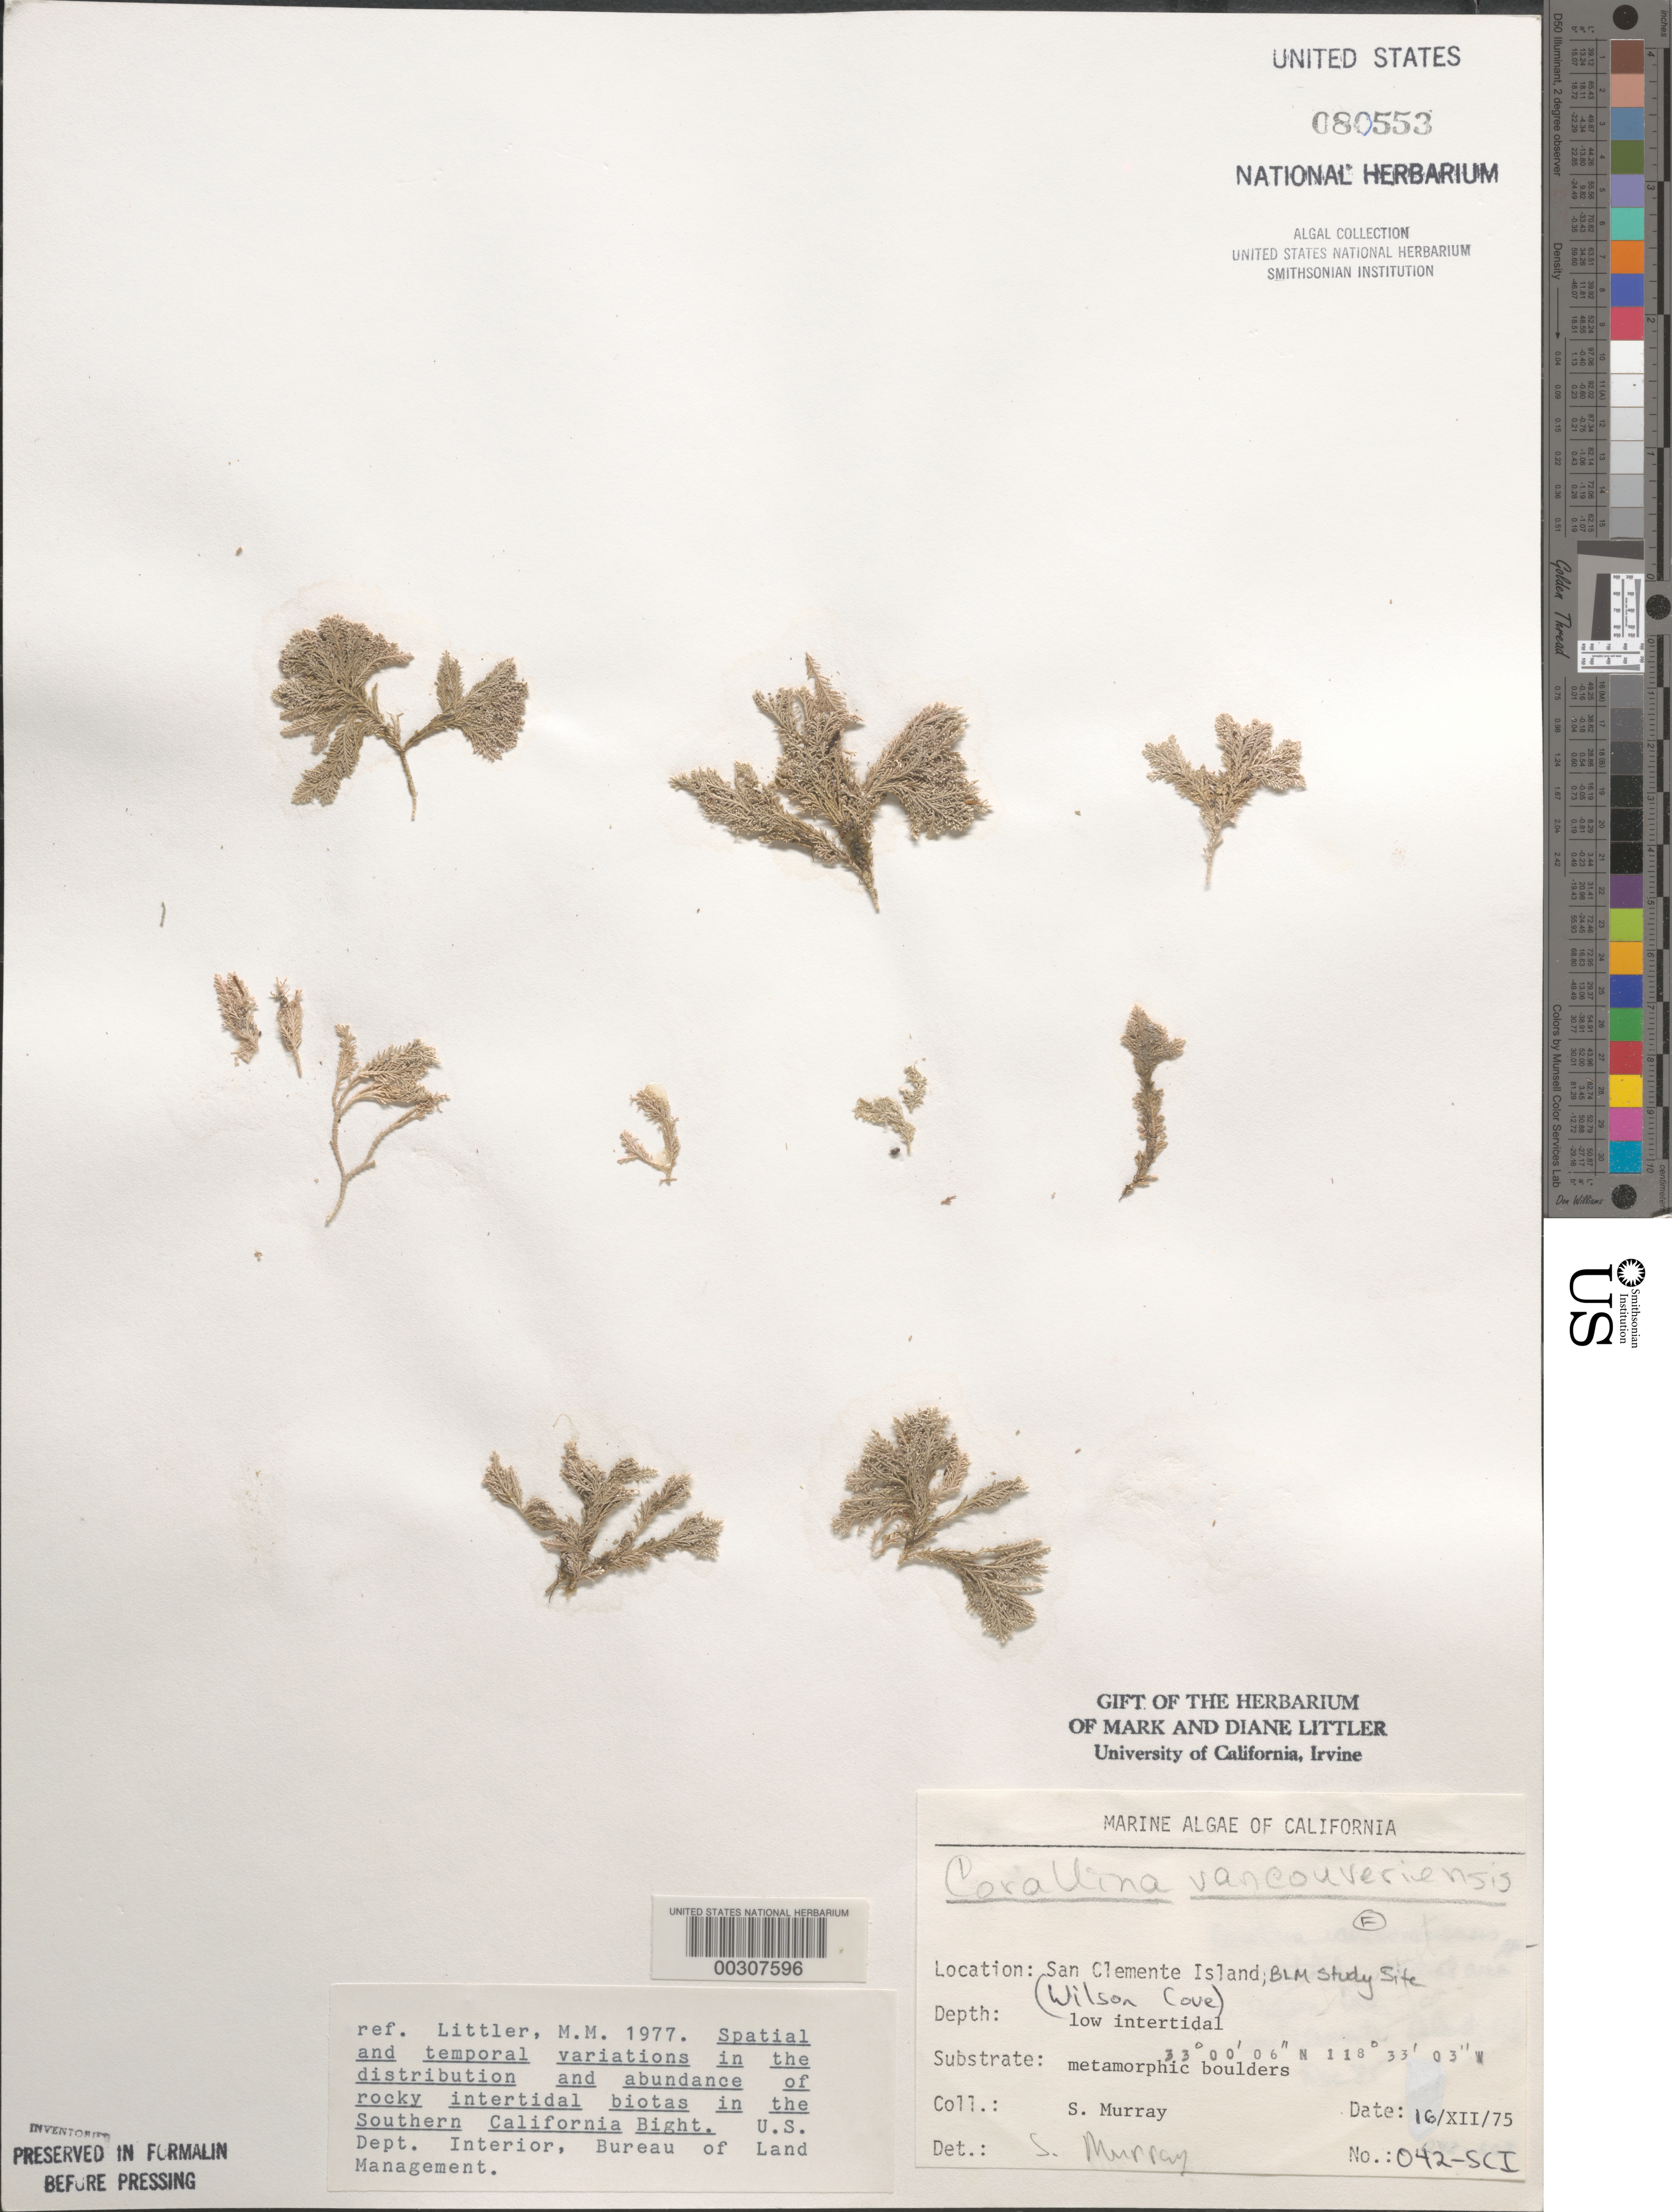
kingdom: Plantae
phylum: Rhodophyta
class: Florideophyceae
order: Corallinales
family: Corallinaceae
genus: Corallina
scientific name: Corallina vancouveriensis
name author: Yendo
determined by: Murray, S. N.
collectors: S. N. Murray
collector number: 042-SCI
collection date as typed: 16 Dec 1975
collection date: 1975-12-16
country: United States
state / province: California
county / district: Los Angeles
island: San Clemente Island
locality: Wilson Cove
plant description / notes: BLM-SOCALBIGHT Rocky Intertidal Survey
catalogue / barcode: US 80553